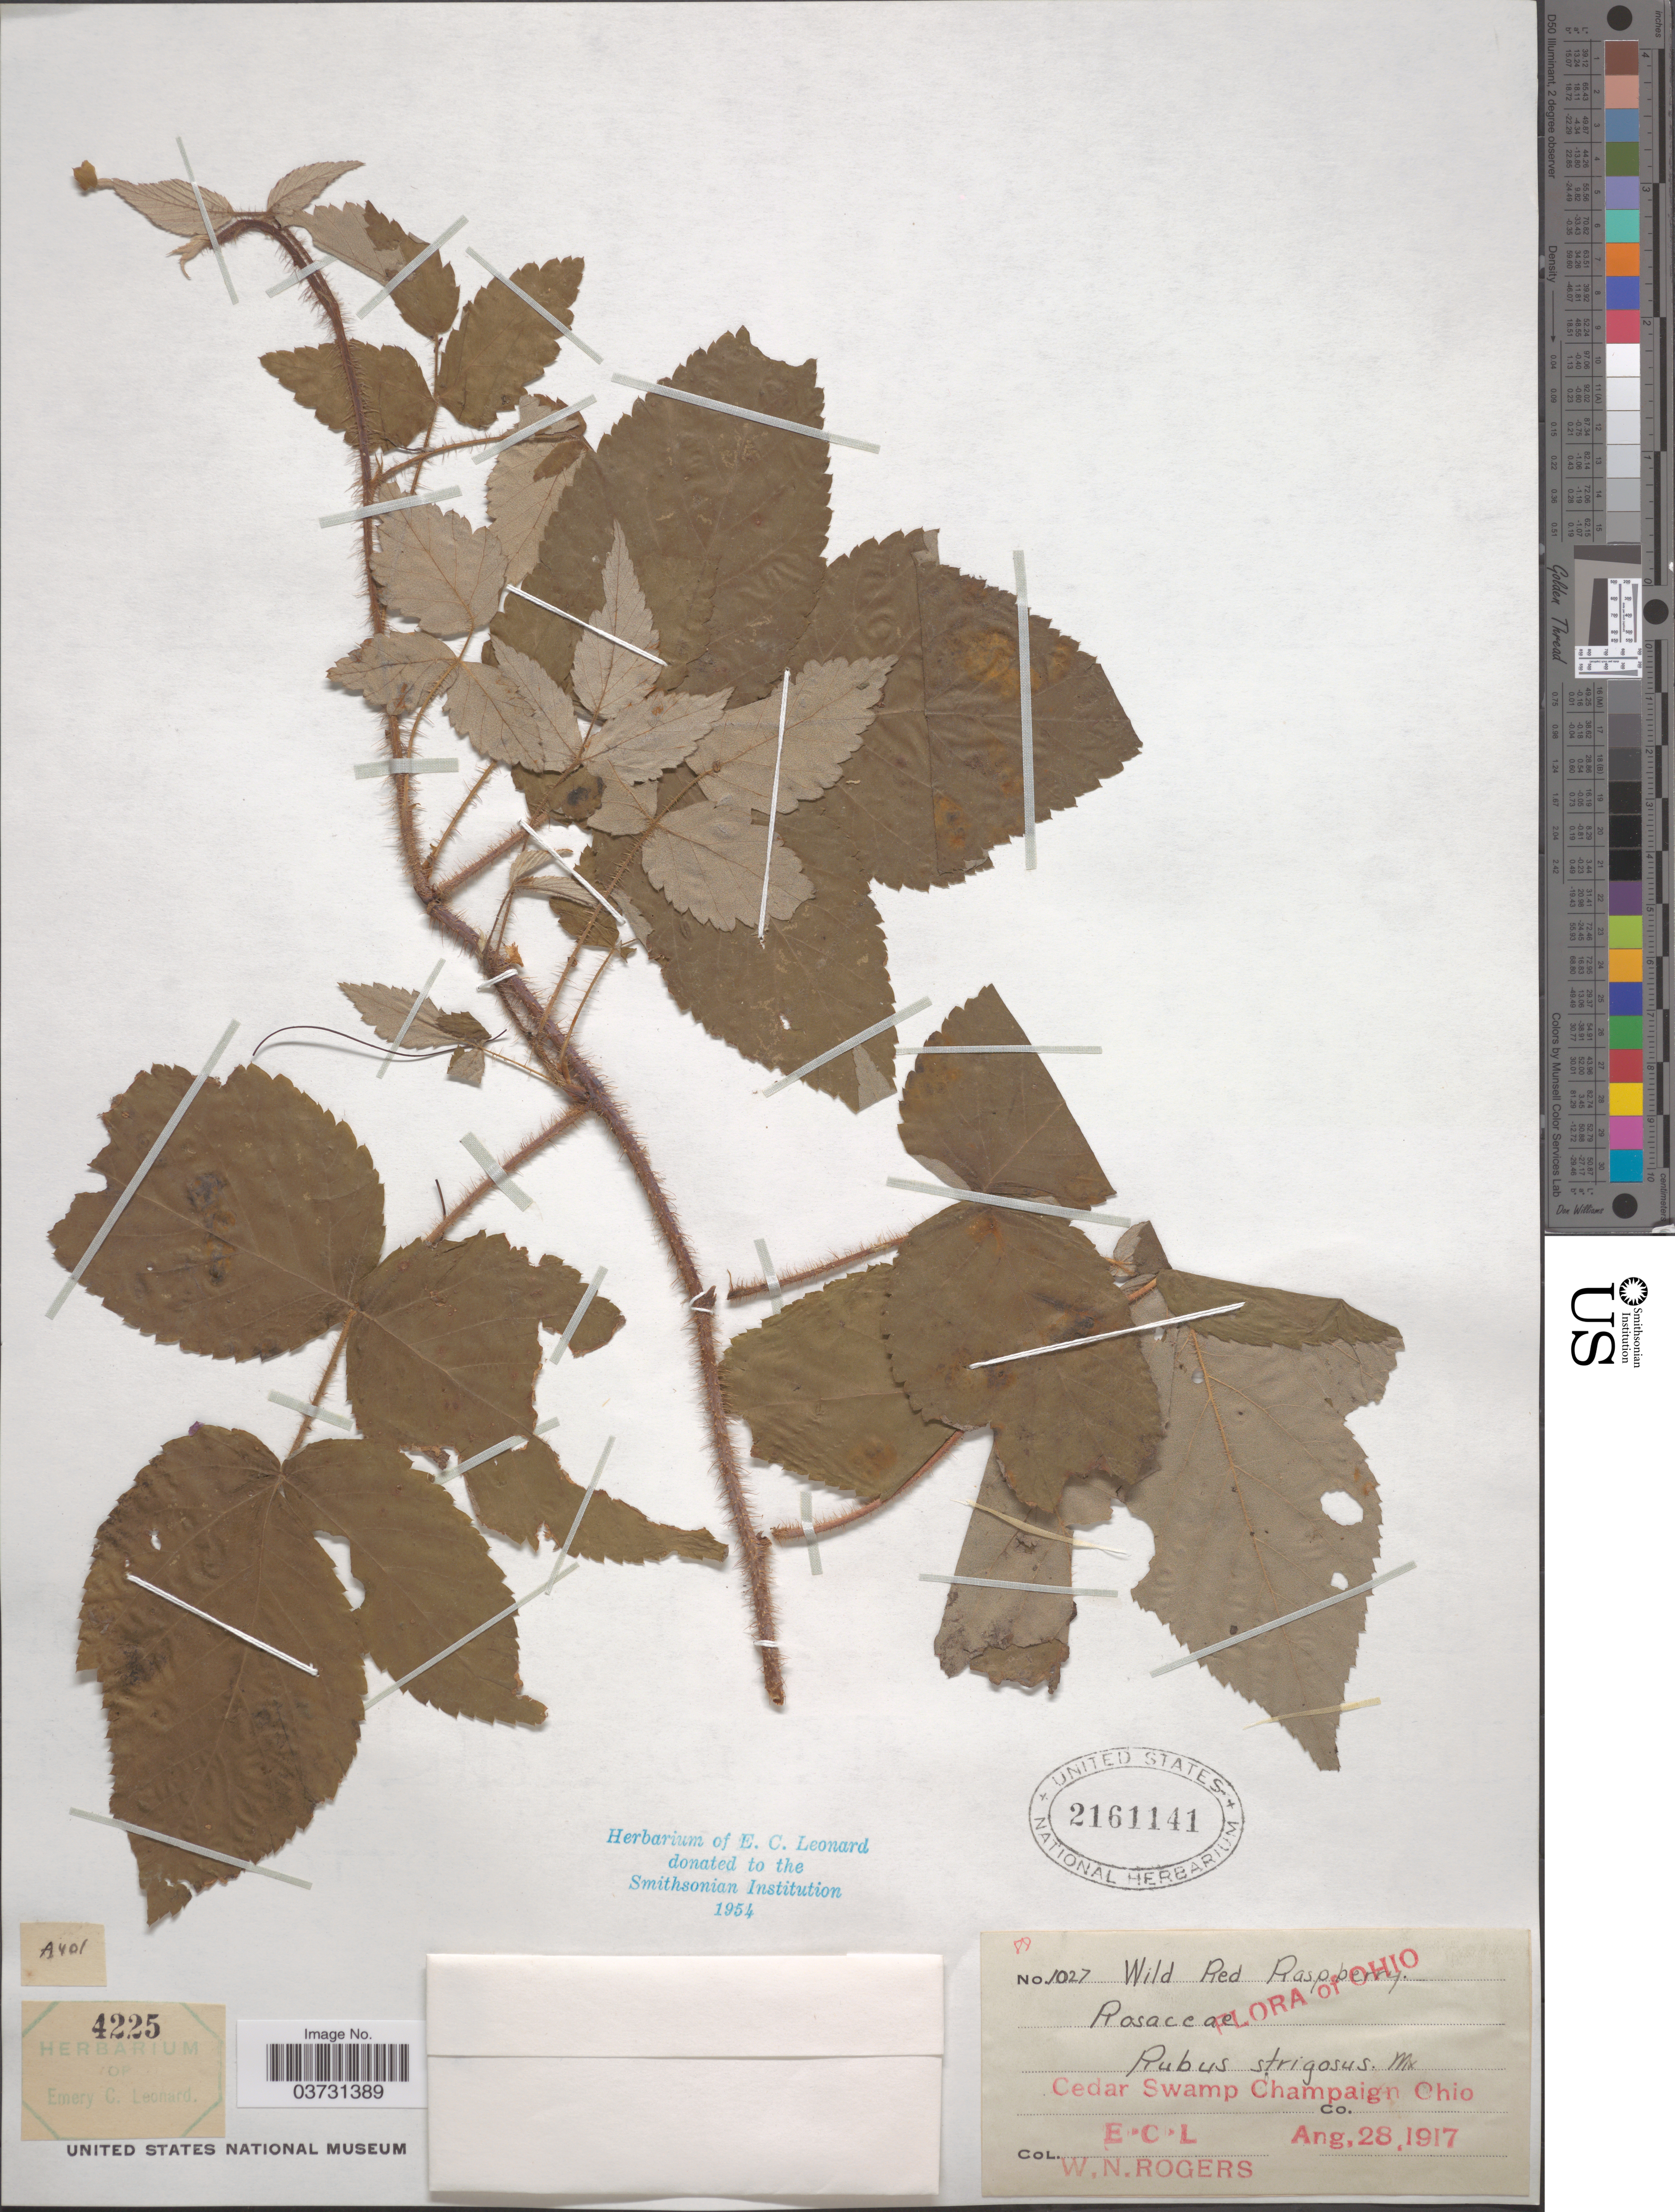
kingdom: Plantae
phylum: Tracheophyta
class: Magnoliopsida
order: Rosales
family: Rosaceae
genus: Rubus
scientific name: Rubus strigosus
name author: Michx.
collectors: E. C. Leonard & W. Rogers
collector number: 1027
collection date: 1917-08-28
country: United States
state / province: Ohio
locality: Cedar Swamp Champaign.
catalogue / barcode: US 2161141